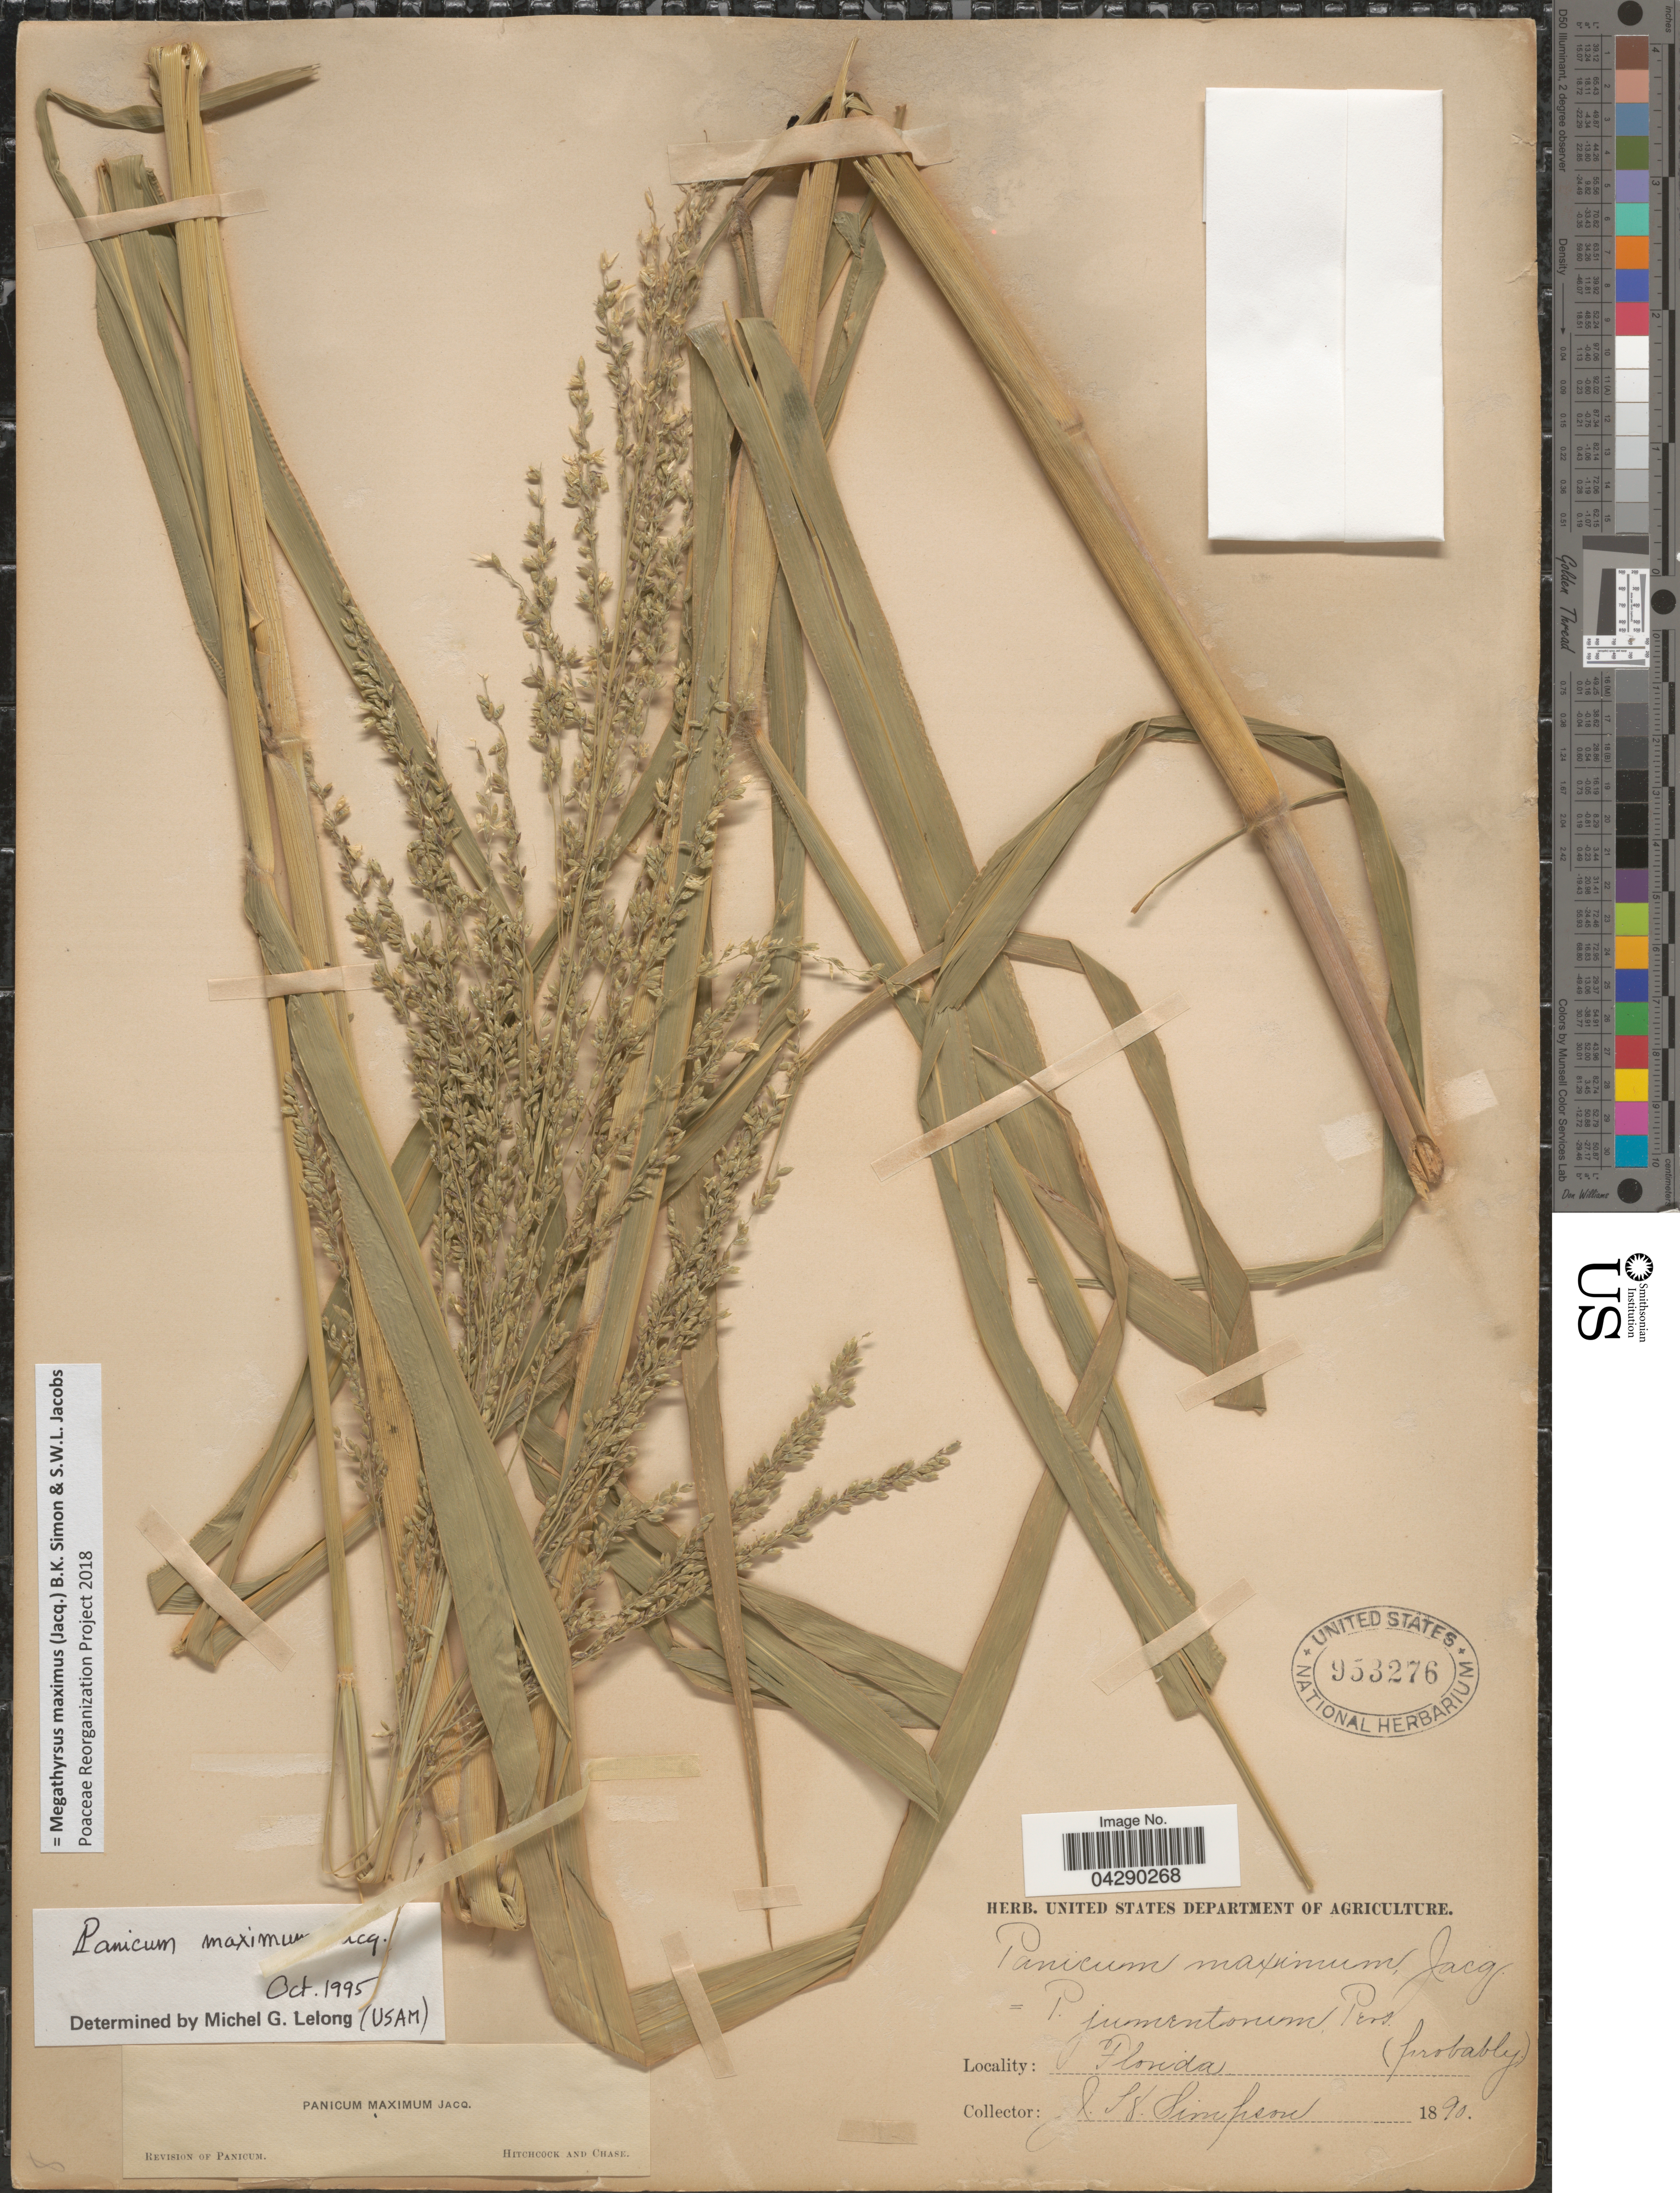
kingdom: Plantae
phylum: Tracheophyta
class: Liliopsida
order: Poales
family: Poaceae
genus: Megathyrsus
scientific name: Megathyrsus maximus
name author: (Jacq.) B.K. Simon & S.W.L. Jacobs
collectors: J. Simpson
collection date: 1890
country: United States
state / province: Florida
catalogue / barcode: US 953276